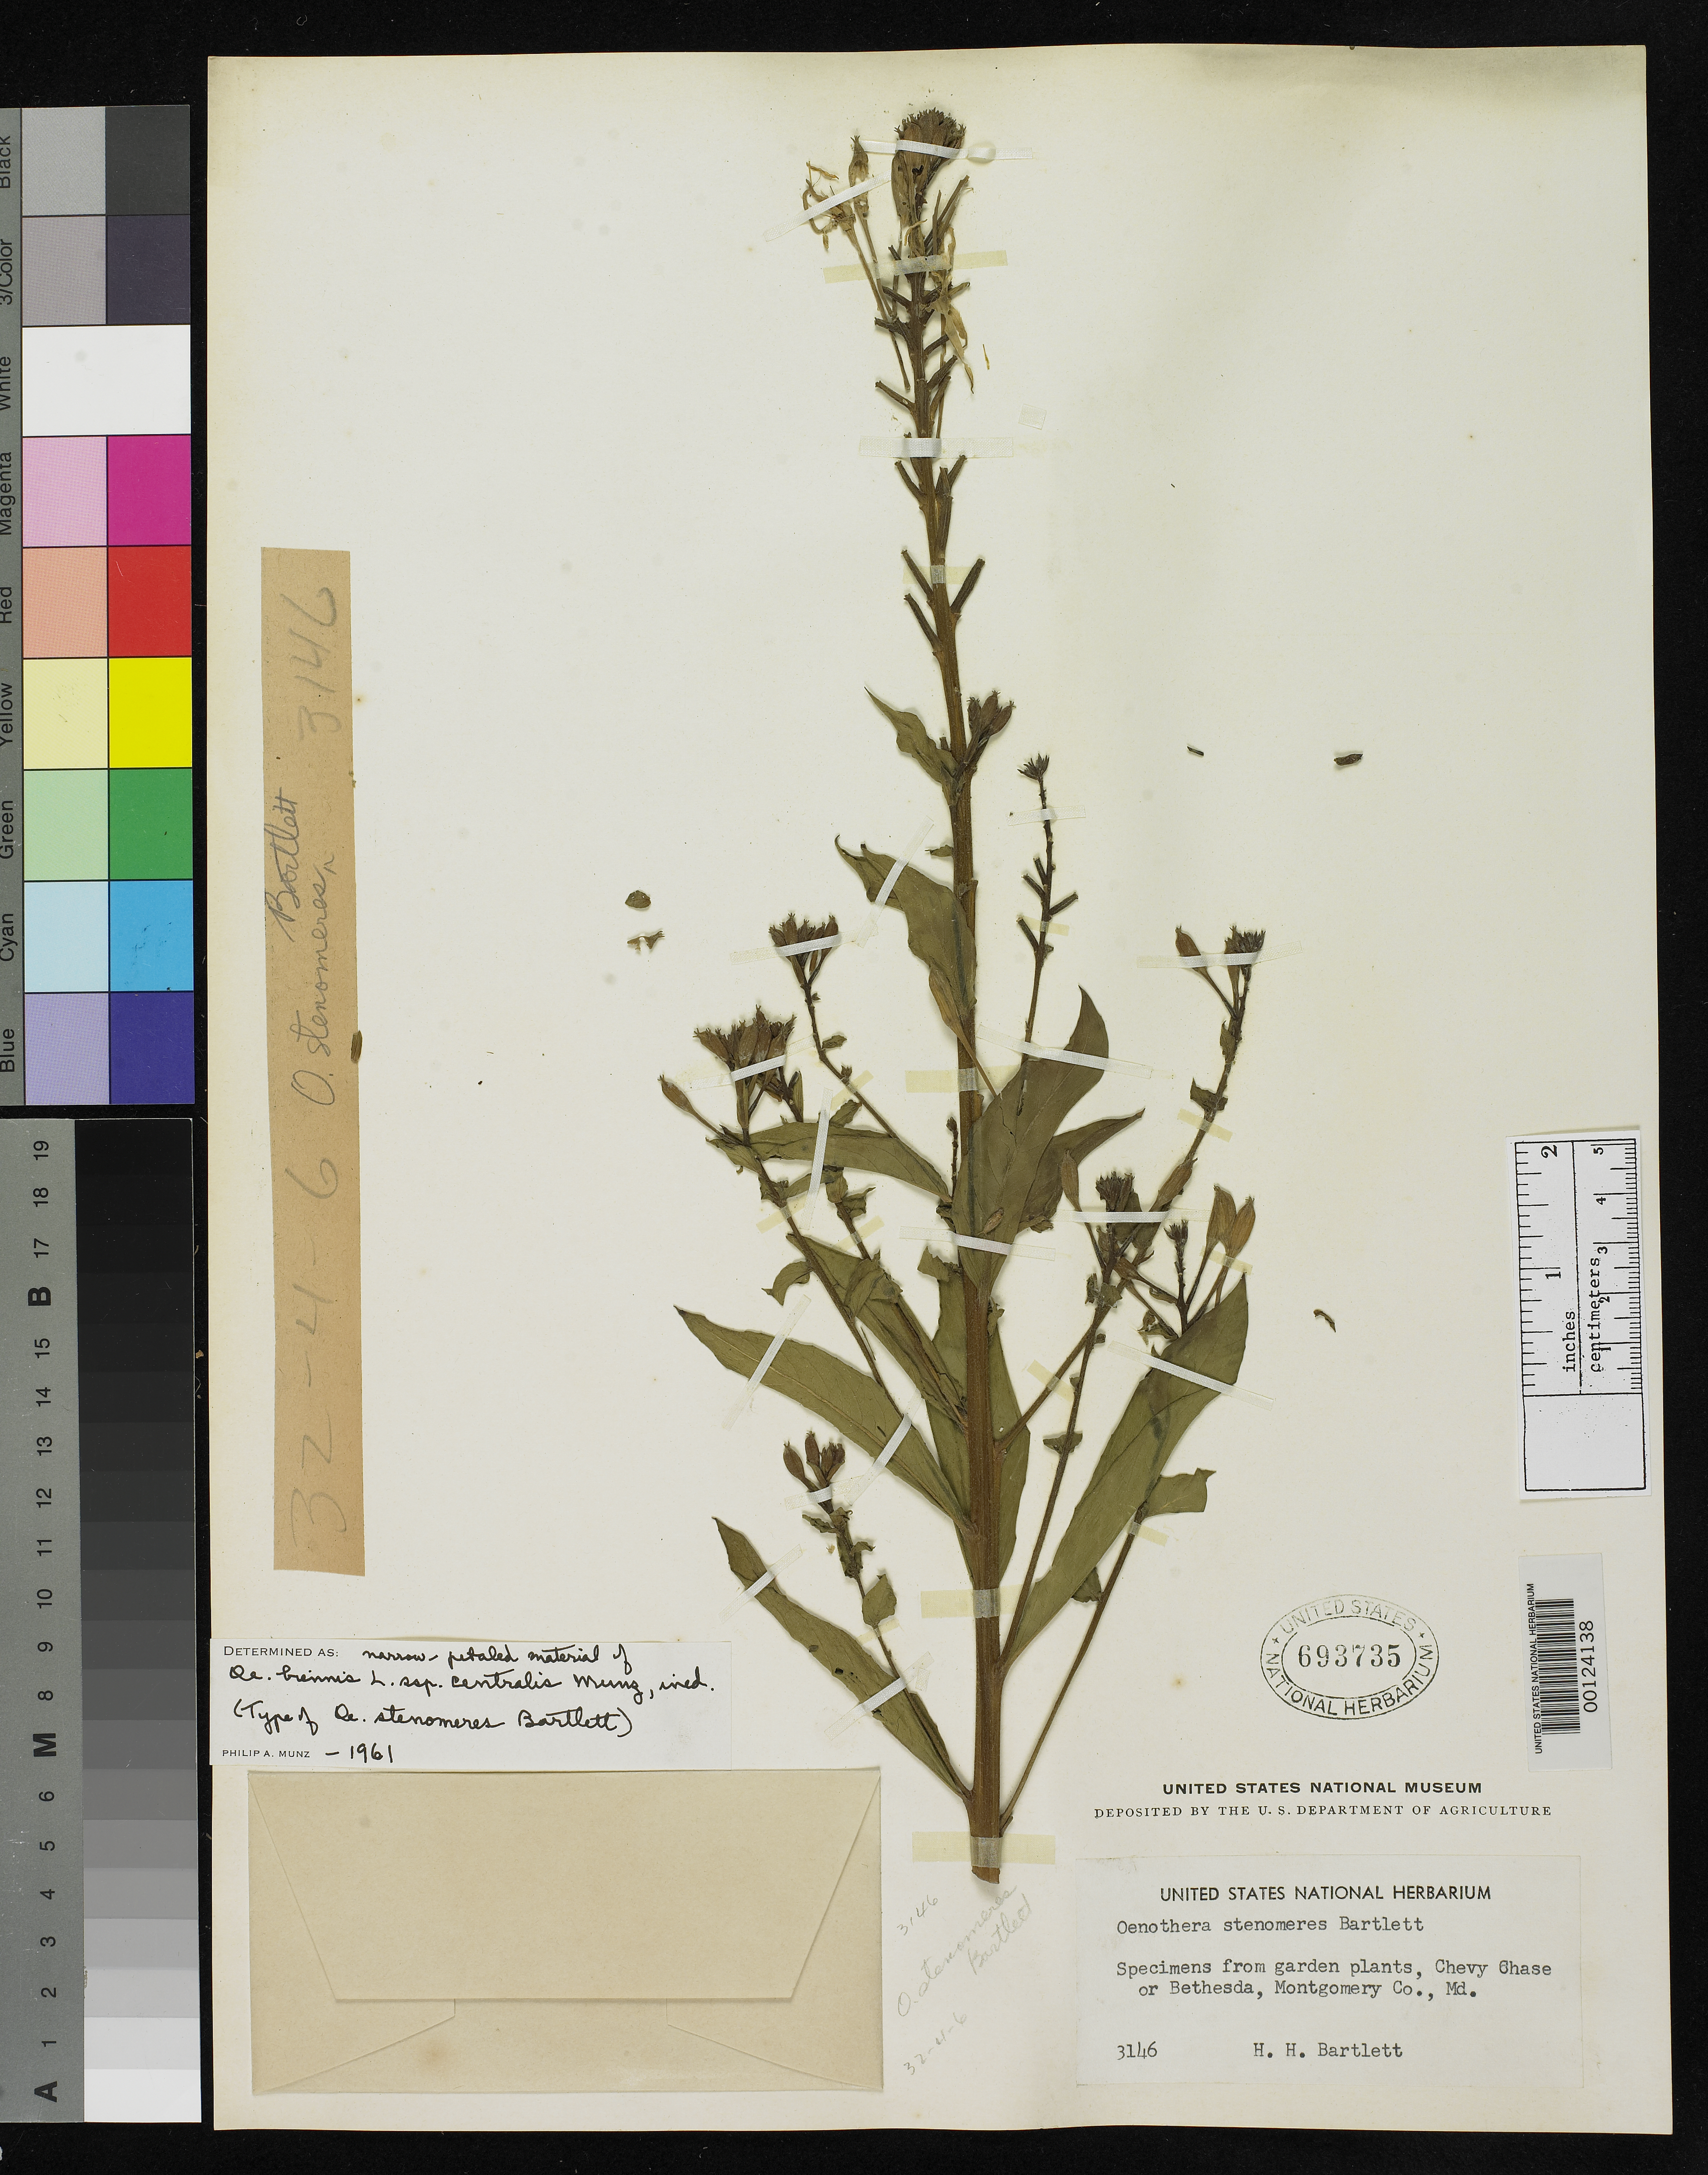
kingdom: Plantae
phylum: Tracheophyta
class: Magnoliopsida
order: Myrtales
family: Onagraceae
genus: Oenothera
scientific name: Oenothera stenomeres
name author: Bartlett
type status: Holotype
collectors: H. H. Bartlett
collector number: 3146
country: United States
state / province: Maryland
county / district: Montgomery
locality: Bethesda or Chevy Chase.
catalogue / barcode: US 693735